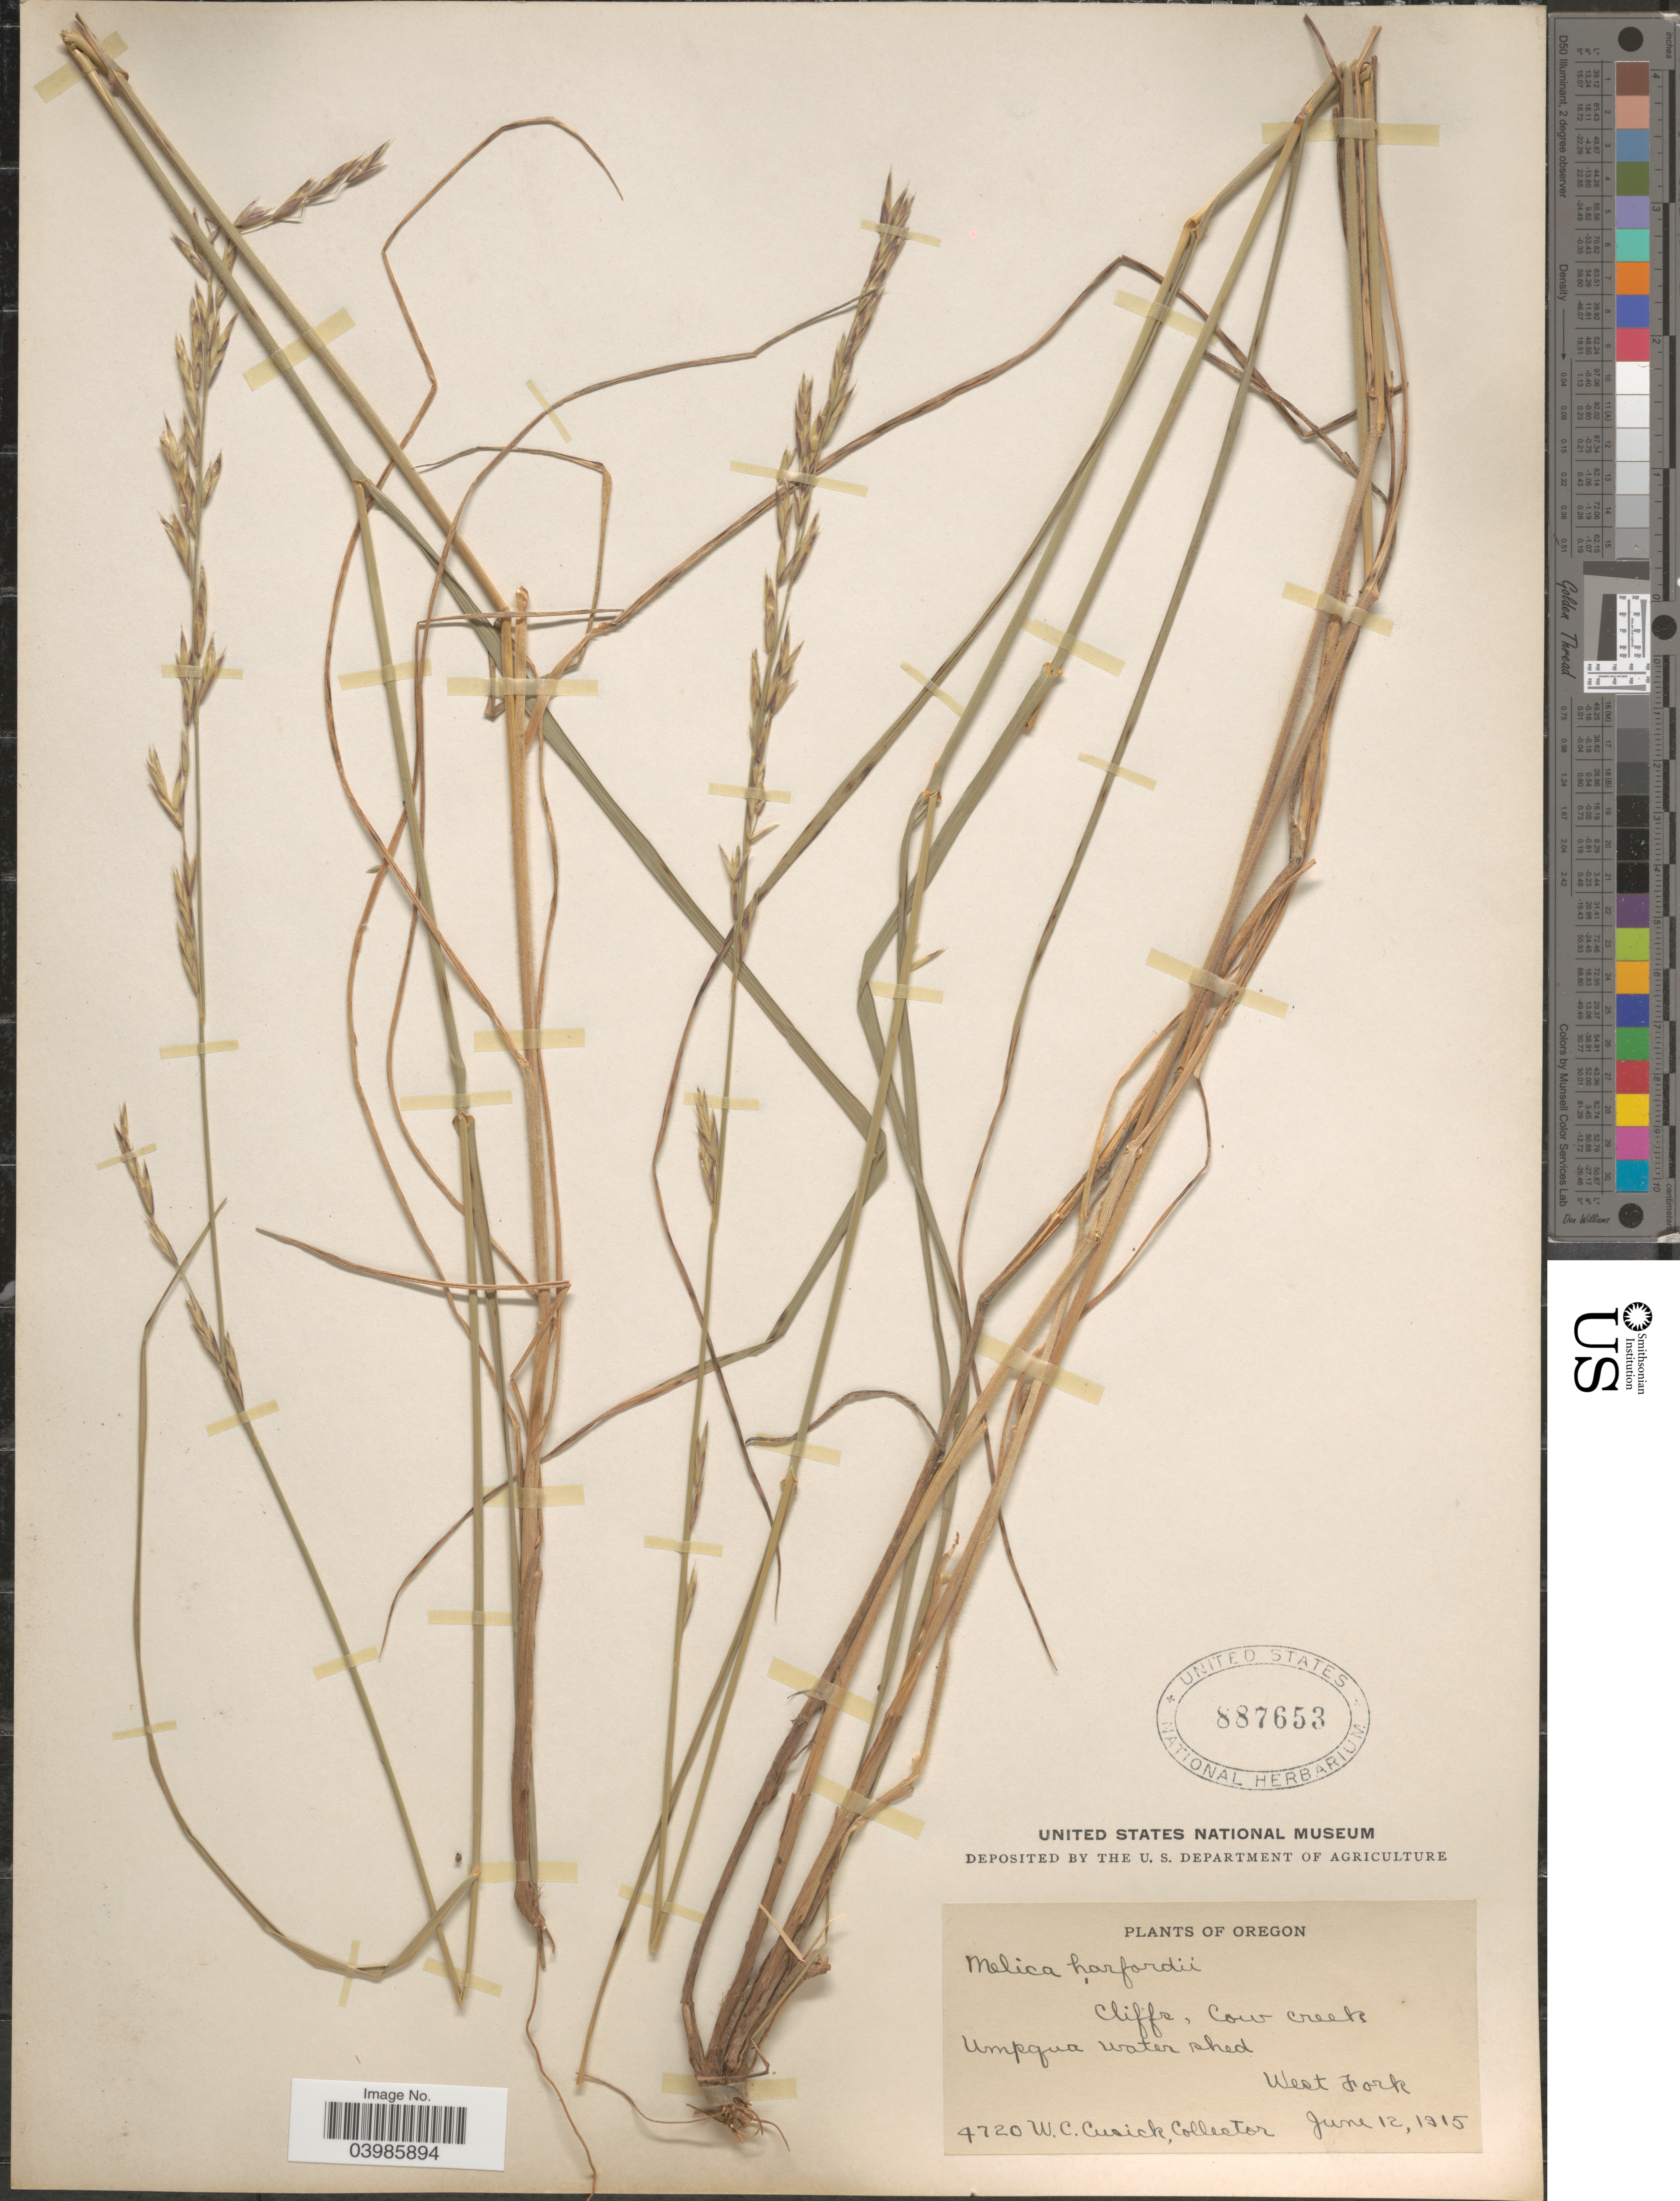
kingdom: Plantae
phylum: Tracheophyta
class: Liliopsida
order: Poales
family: Poaceae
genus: Melica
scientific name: Melica harfordii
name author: Bol.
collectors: W. C. Cusick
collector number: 4720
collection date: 1915-06-12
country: United States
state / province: Oregon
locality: Cliffs, Cow Creek. Umpqua water shed. West Fork.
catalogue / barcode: US 887653